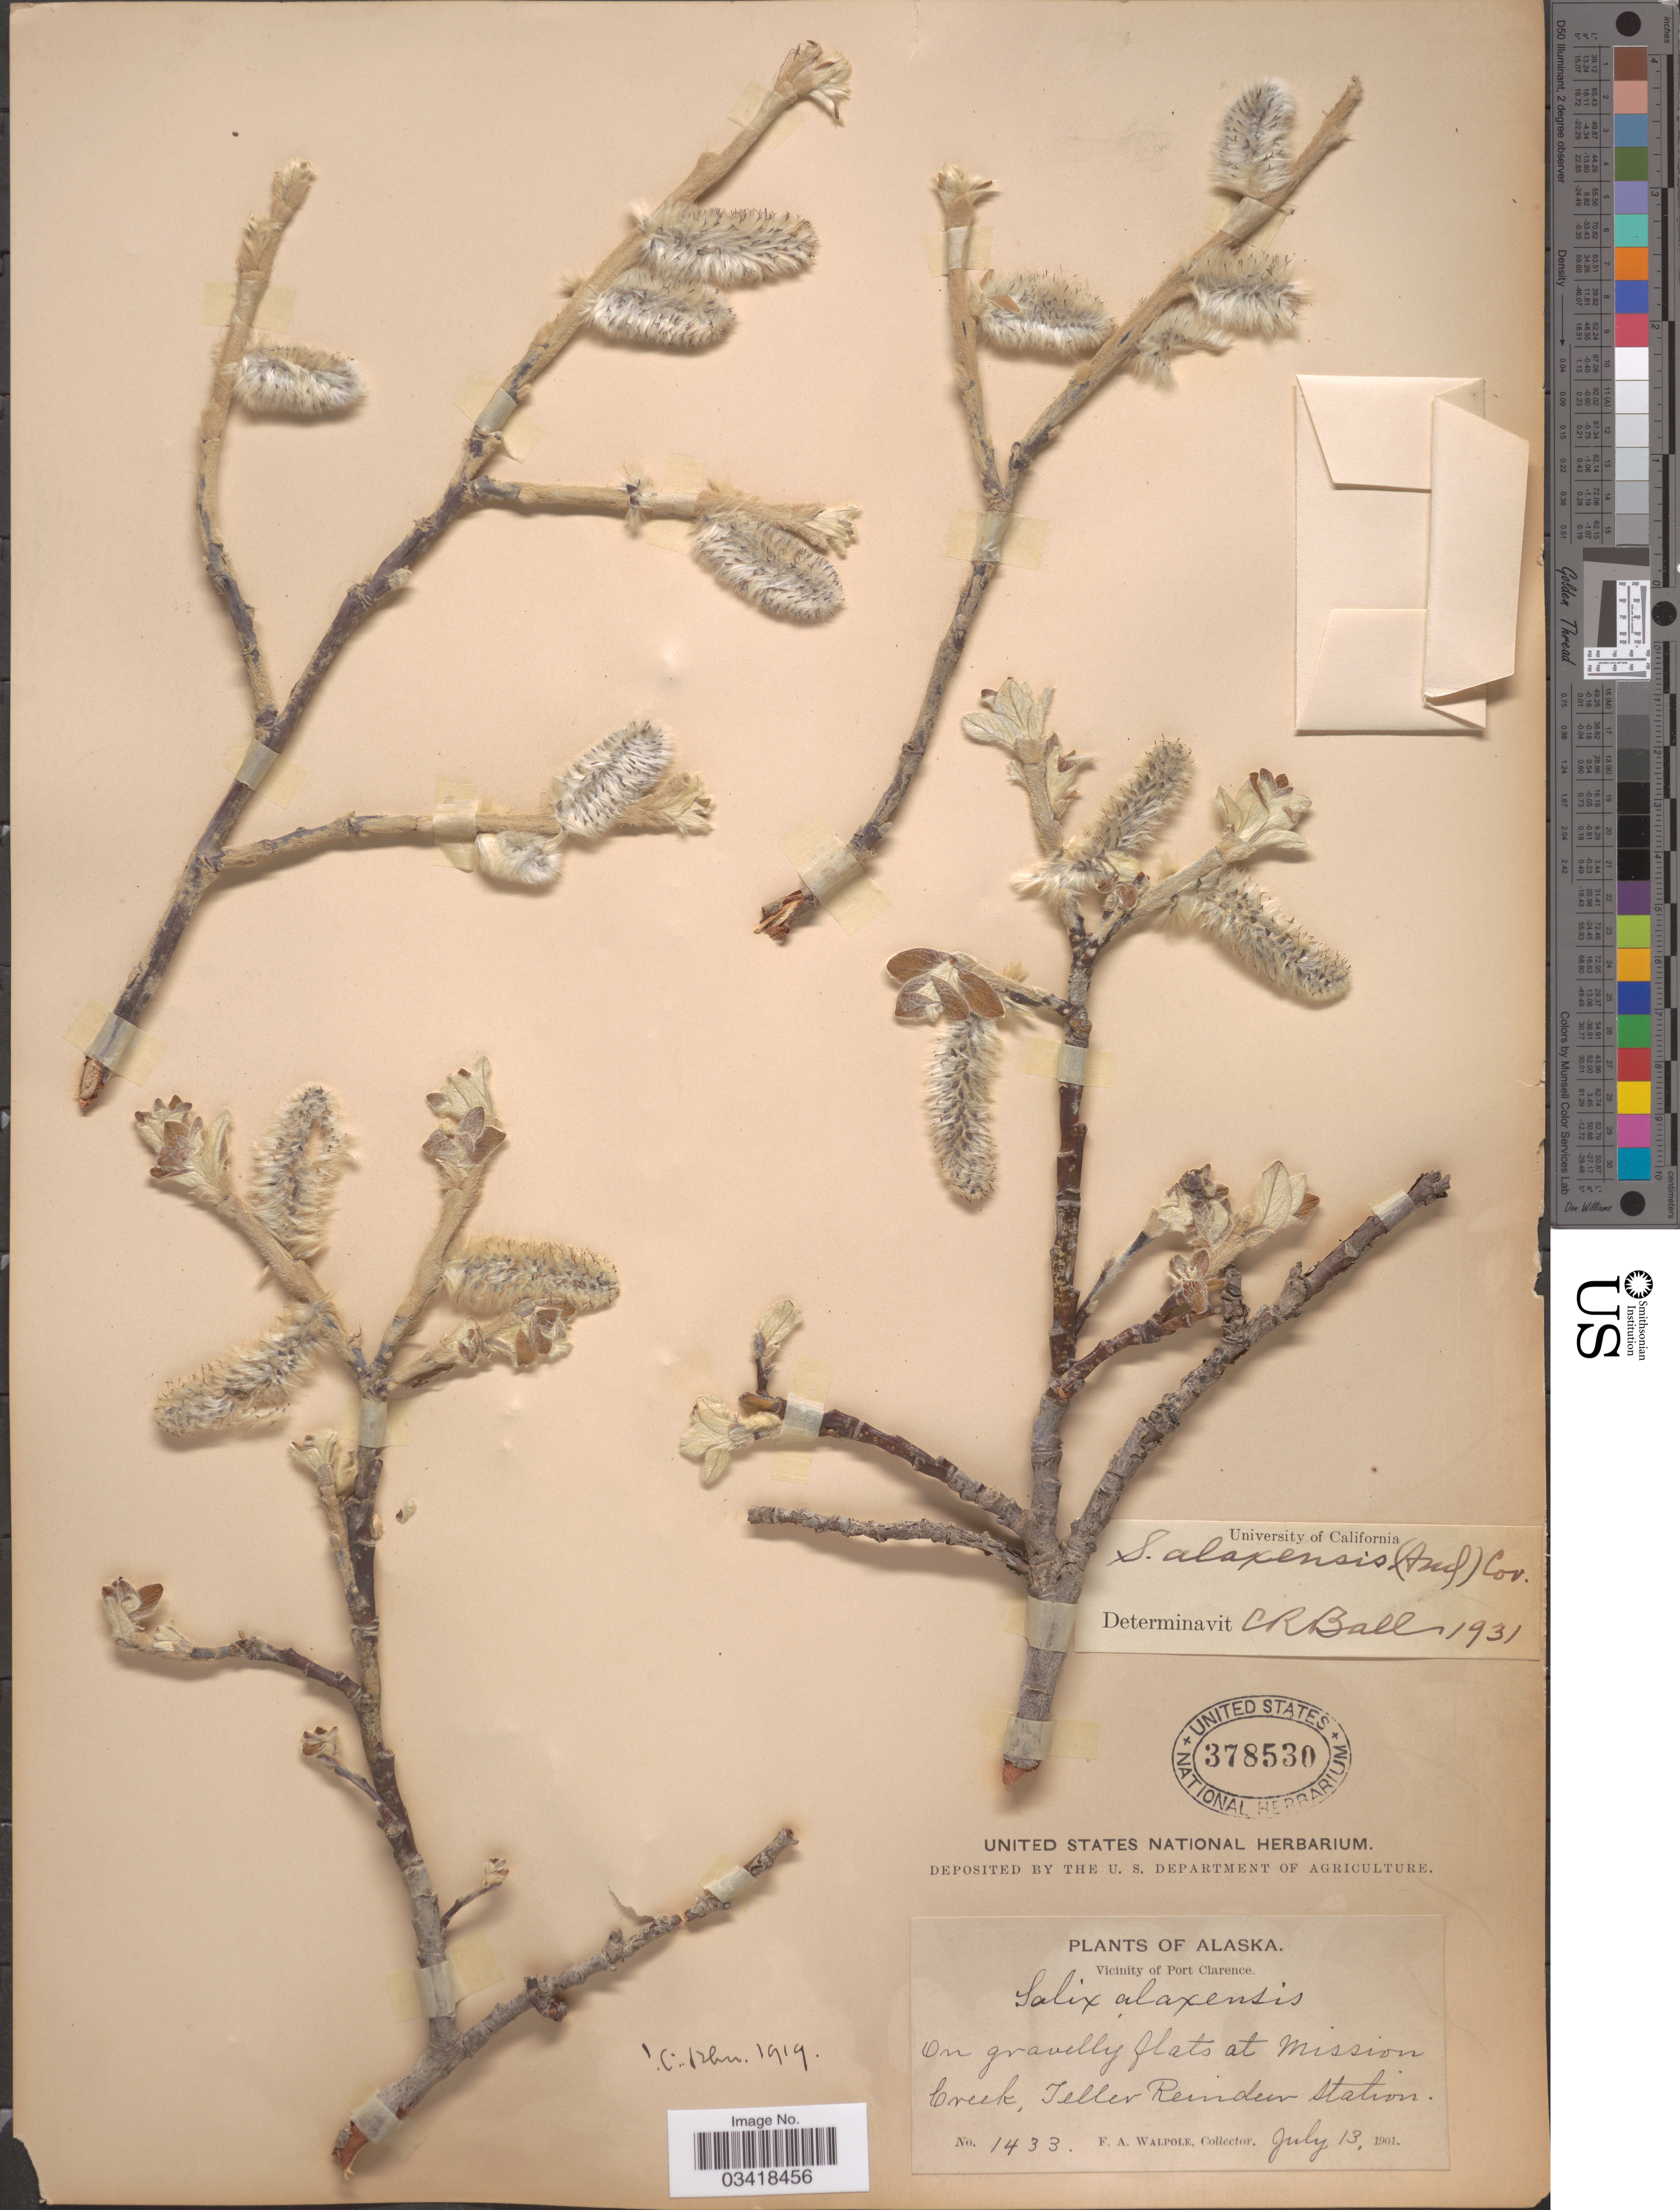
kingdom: Plantae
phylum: Tracheophyta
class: Magnoliopsida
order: Malpighiales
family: Salicaceae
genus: Salix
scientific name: Salix alaxensis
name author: (Andersson) Coville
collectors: F. Walpole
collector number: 1433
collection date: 1901-07-13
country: United States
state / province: Alaska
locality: Vicinity of Port Clarence. On gravelly flats at Mission Creek, Teller Reindeer Station.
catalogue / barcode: US 378530